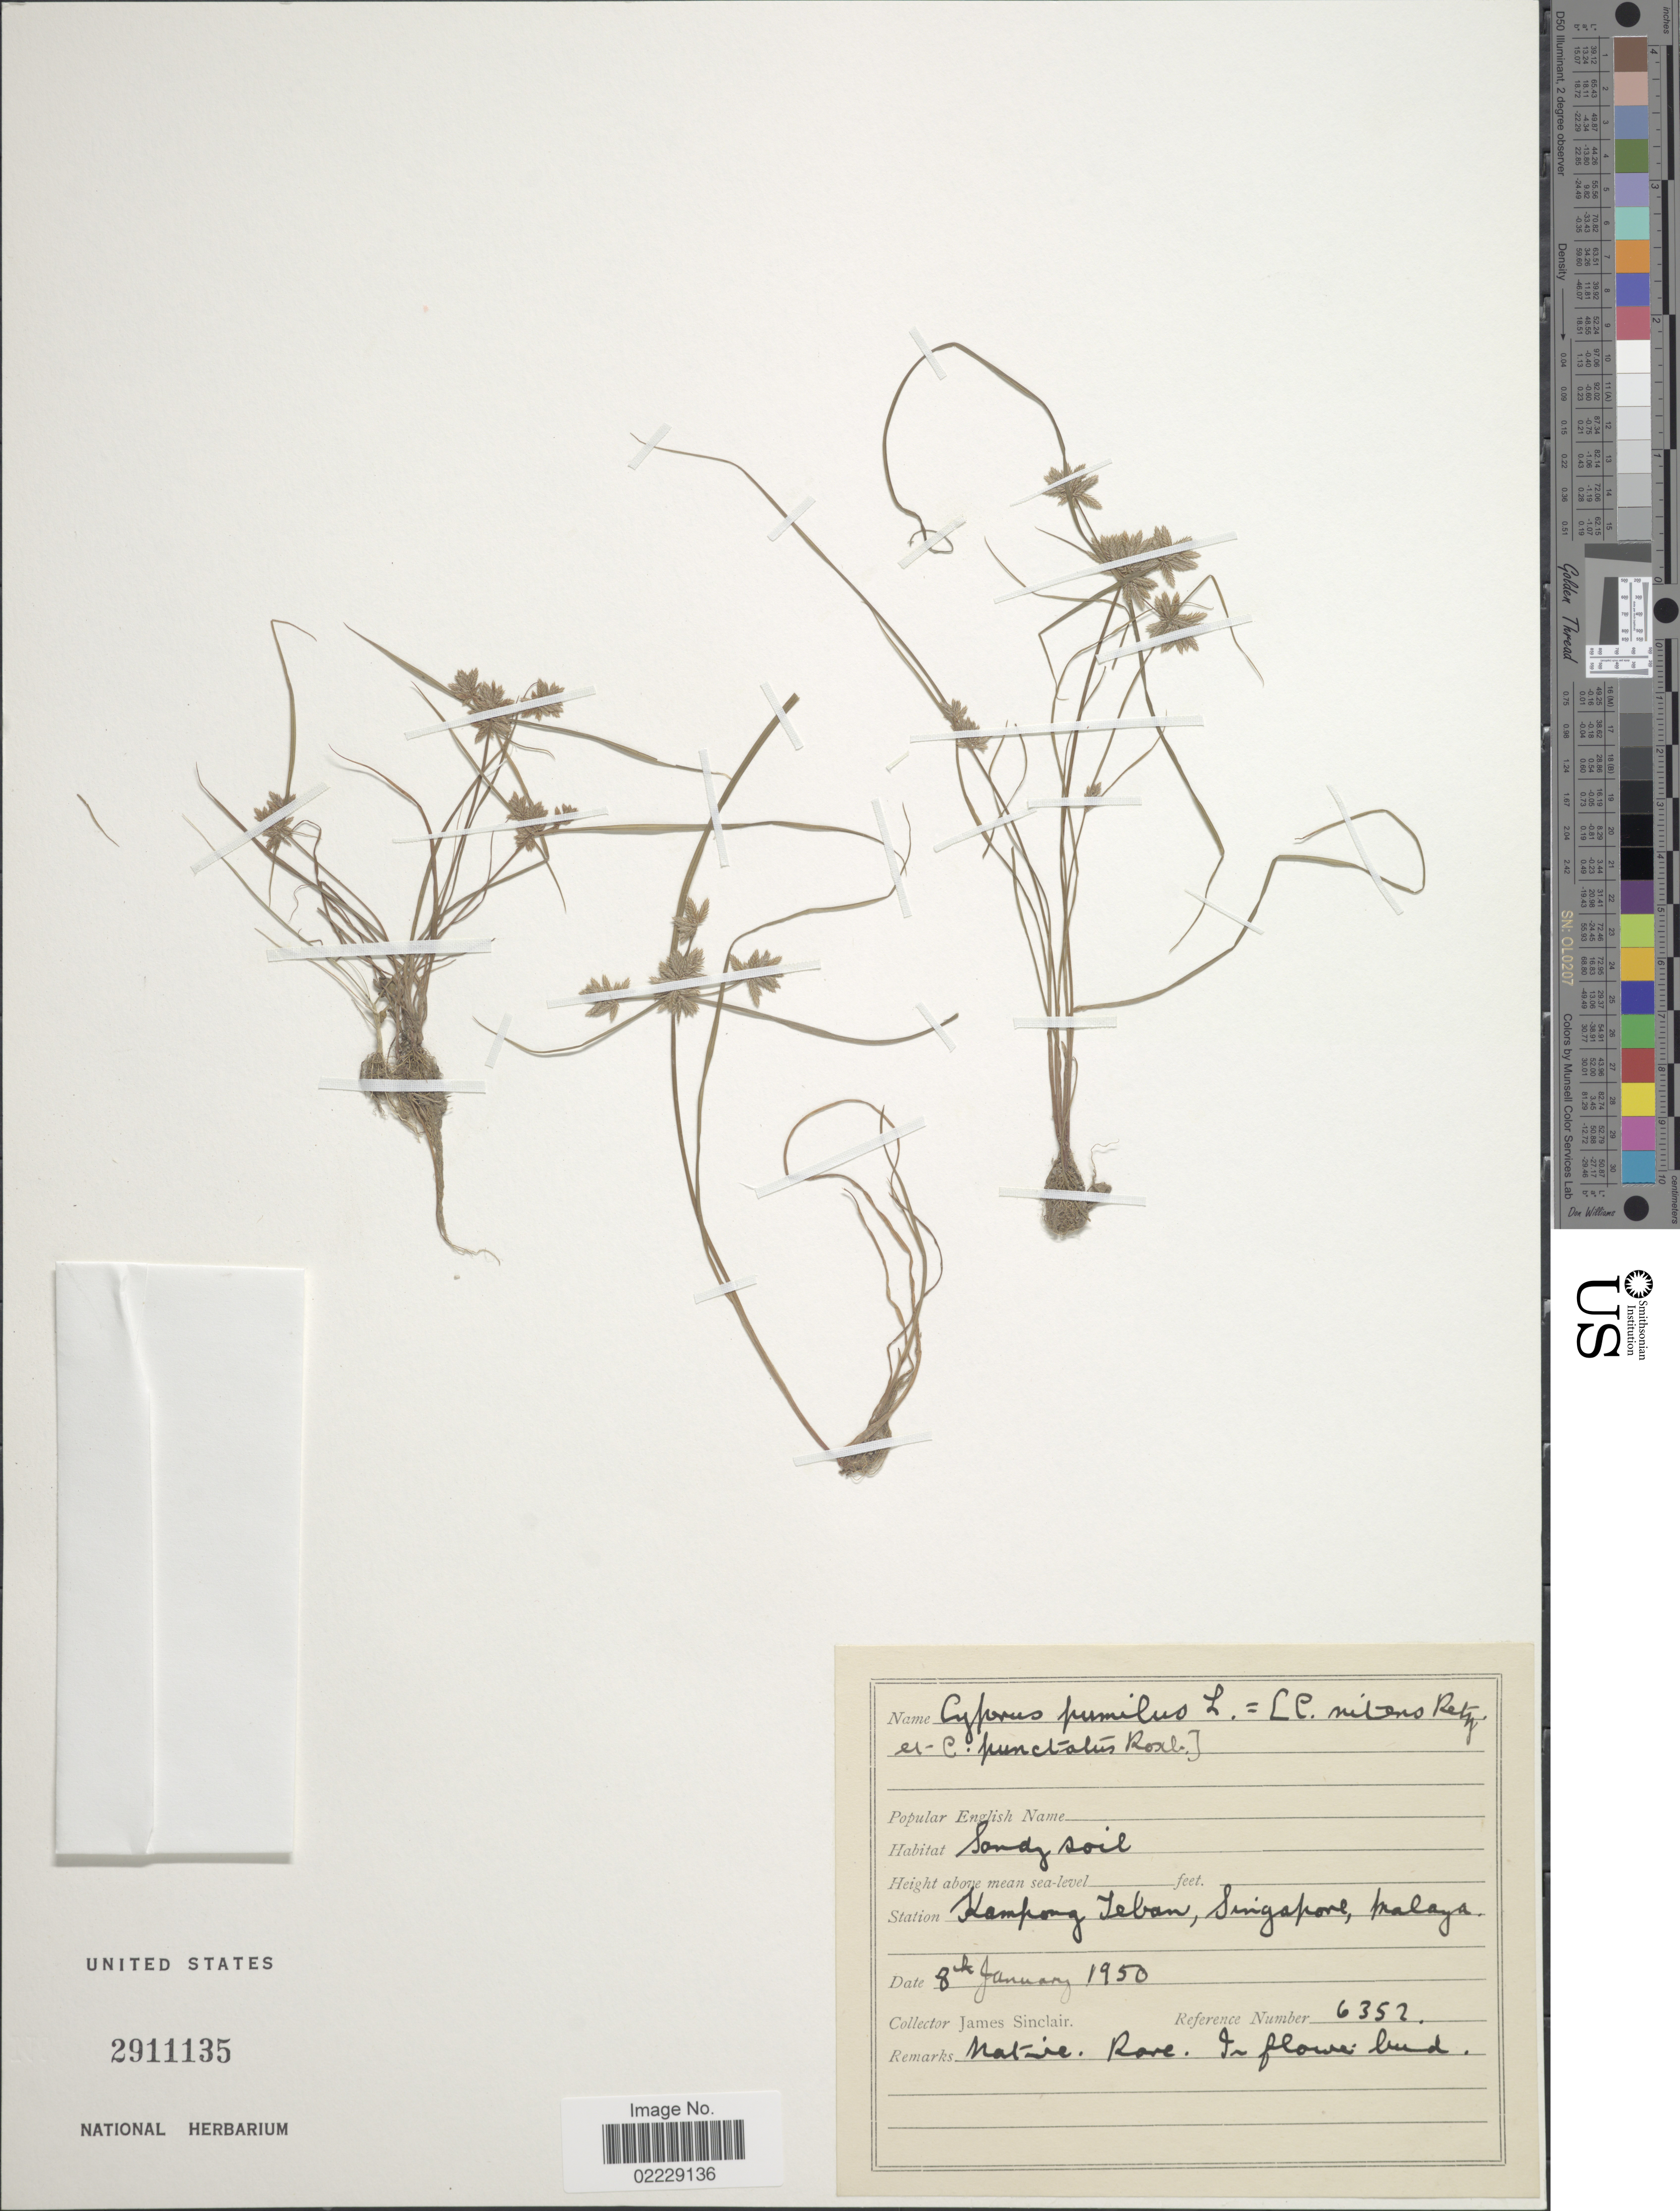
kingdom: Plantae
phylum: Tracheophyta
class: Liliopsida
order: Poales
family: Cyperaceae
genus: Cyperus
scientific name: Cyperus pumilus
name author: L.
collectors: J. Sinclair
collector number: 6352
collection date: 1950-01-08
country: Singapore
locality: Kampong Teban, Malaya.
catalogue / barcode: US 2911135